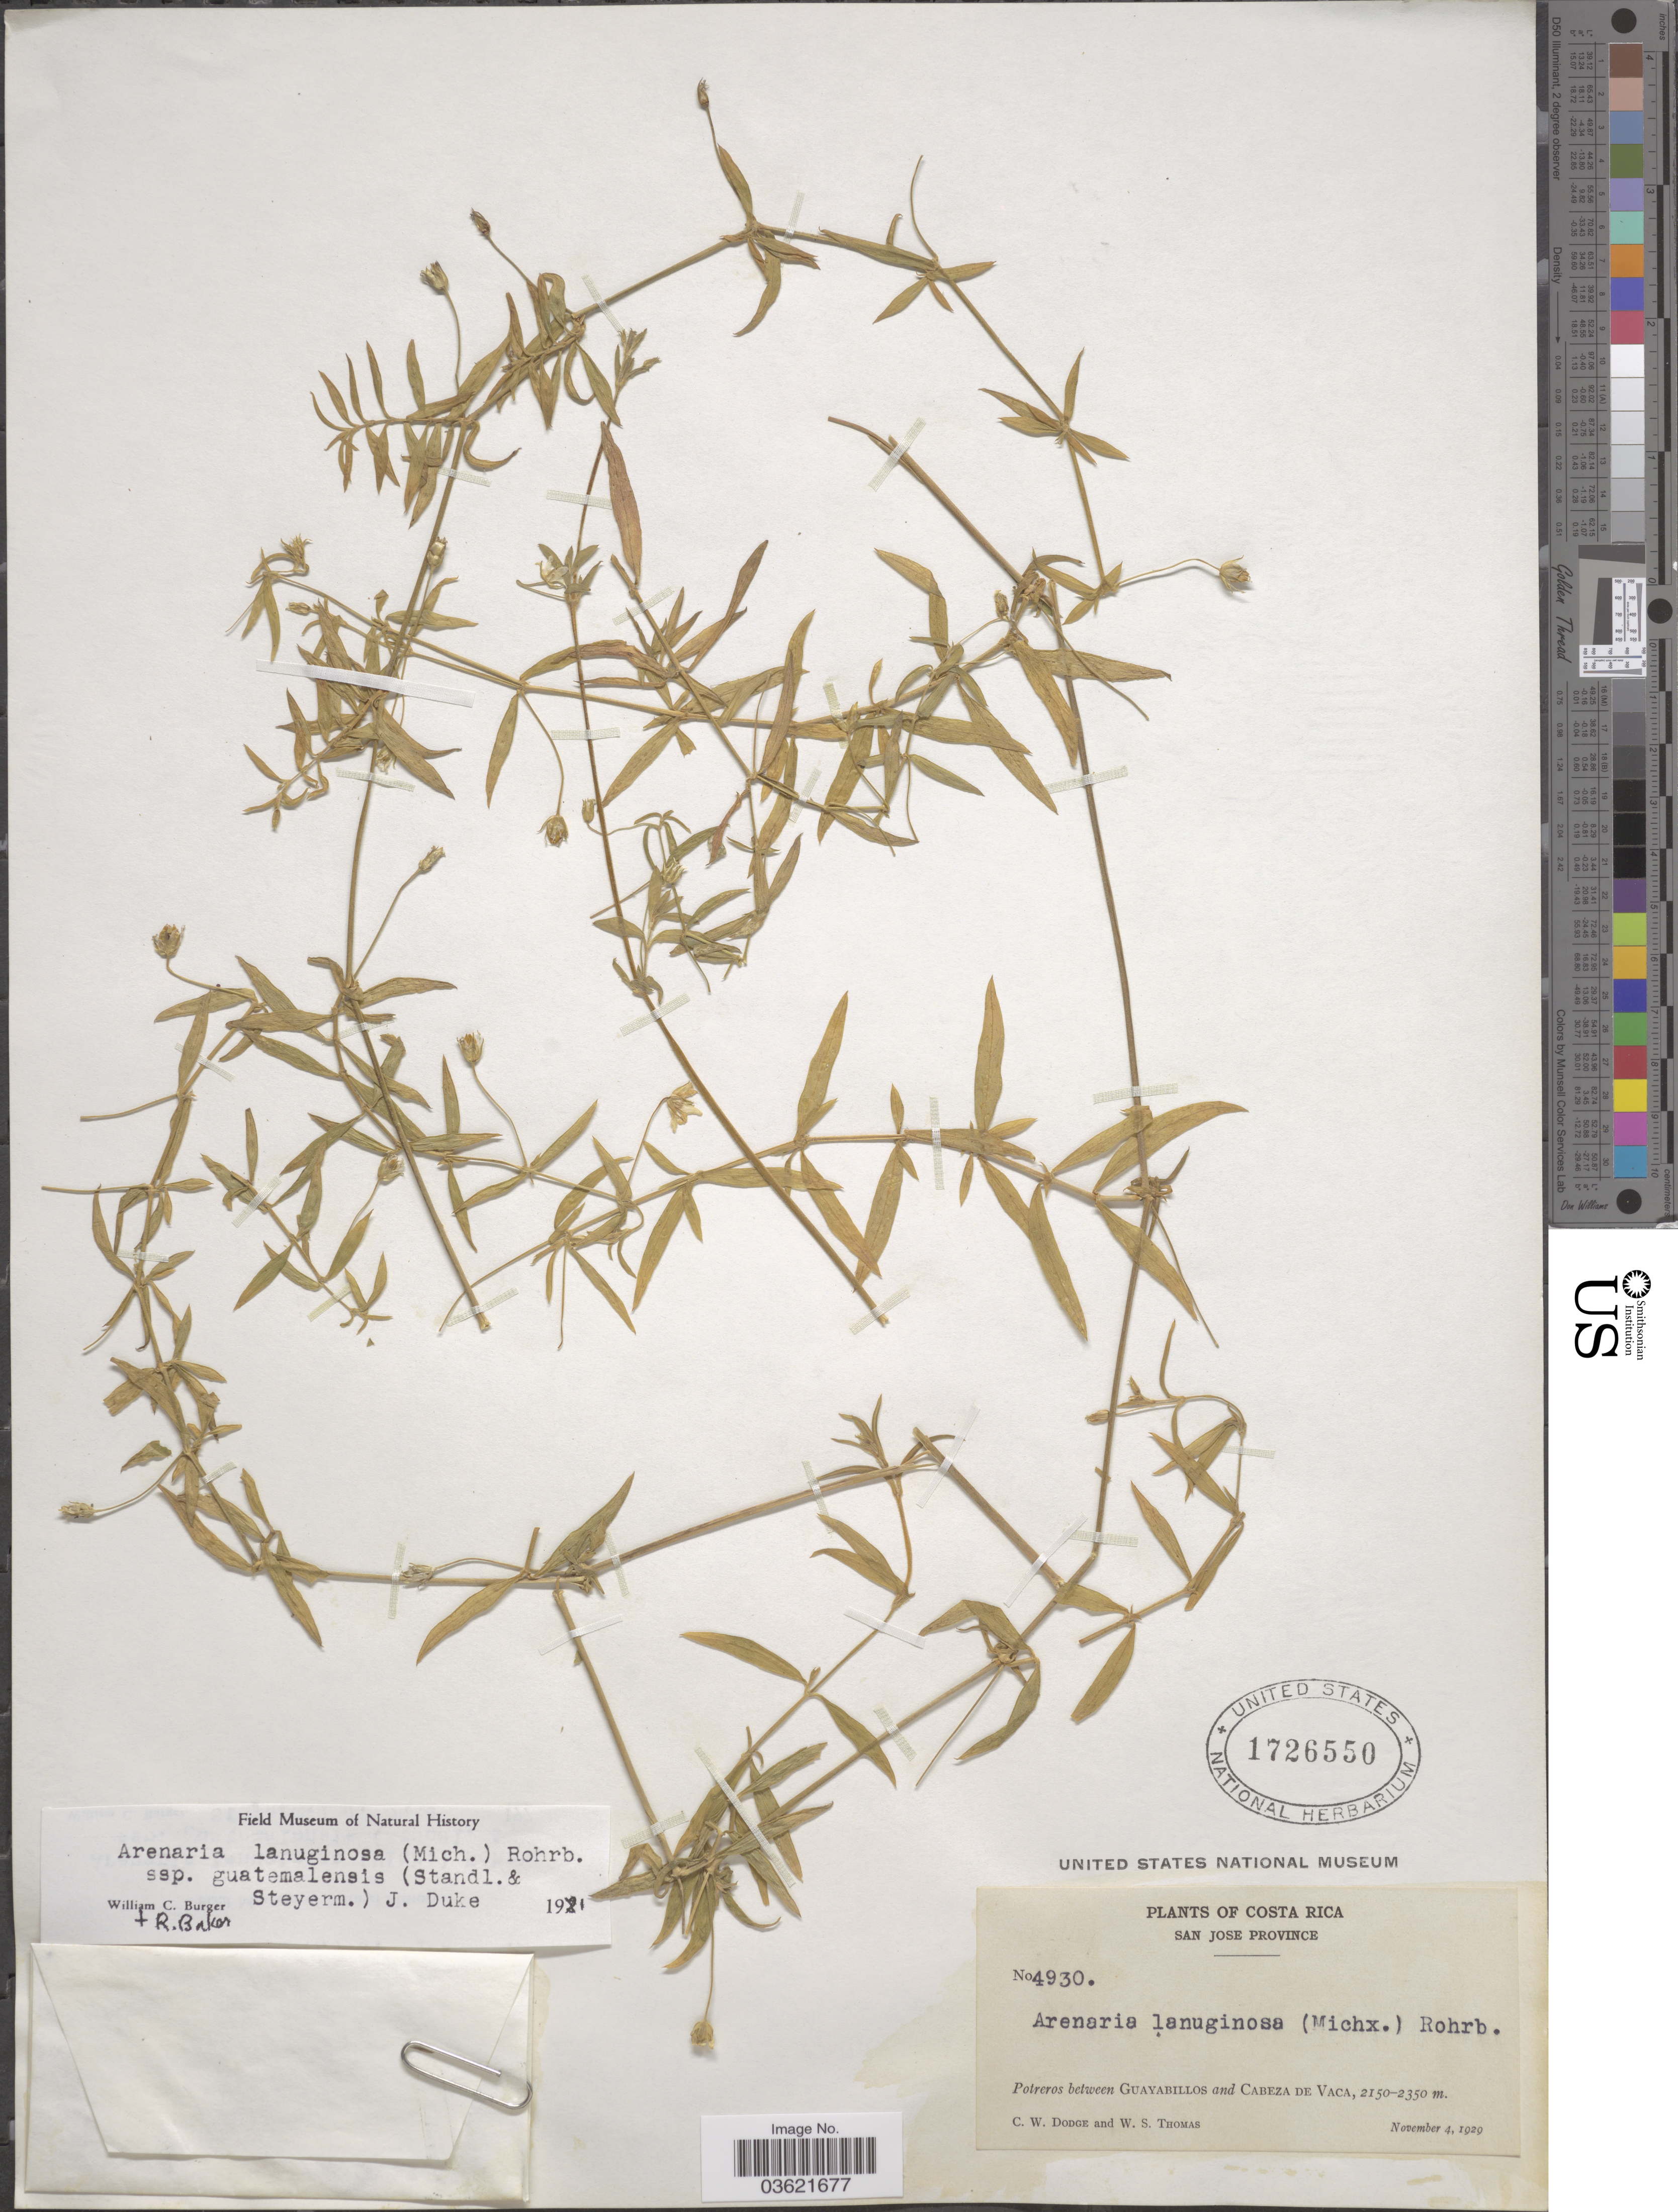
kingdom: Plantae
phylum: Tracheophyta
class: Magnoliopsida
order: Caryophyllales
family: Caryophyllaceae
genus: Arenaria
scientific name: Arenaria lanuginosa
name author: (Michx.) Rohrb.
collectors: C. Dodge & W. S. Thomas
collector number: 4930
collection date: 1929-11-04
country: Costa Rica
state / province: San José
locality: Portreros between Guayabillos and Cabeza de Vaca.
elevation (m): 2150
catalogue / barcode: US 1726550